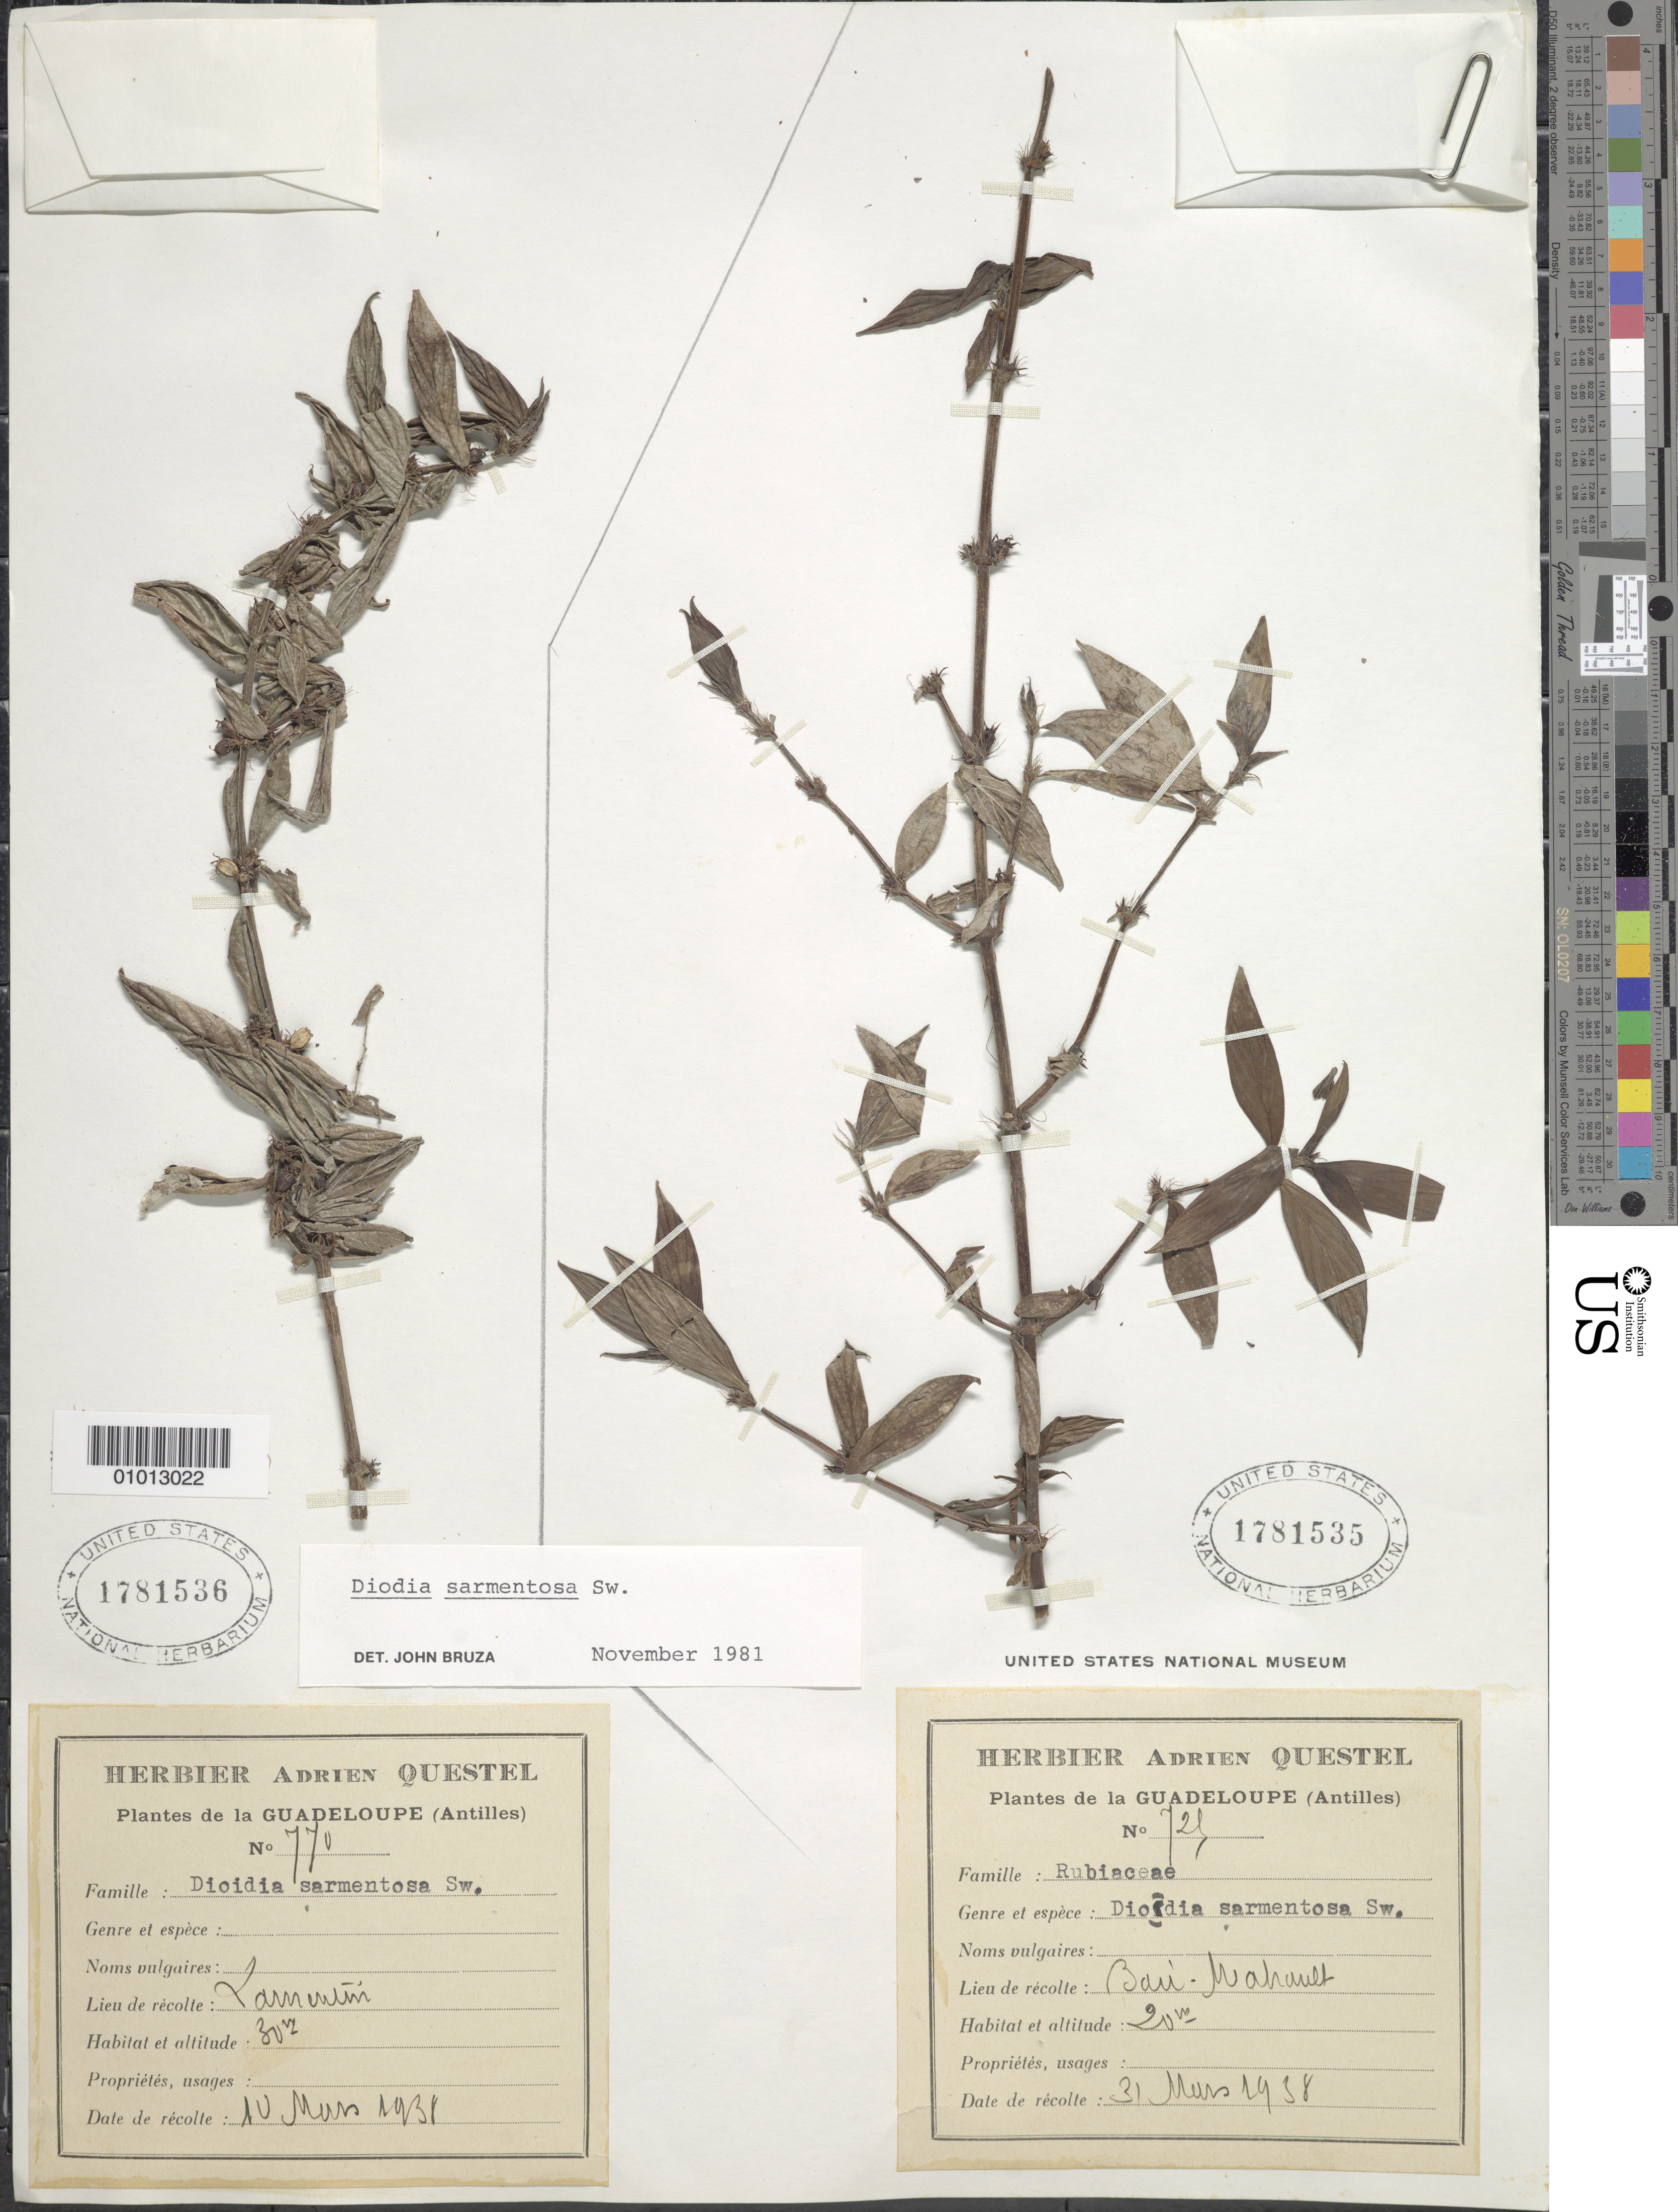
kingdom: Plantae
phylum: Tracheophyta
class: Magnoliopsida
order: Gentianales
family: Rubiaceae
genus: Diodia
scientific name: Diodia sarmentosa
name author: Sw.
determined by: Bruza, J.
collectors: A. Questel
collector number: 770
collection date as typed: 10 Mar 1938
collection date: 1938-03-10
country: Guadeloupe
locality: Lamertin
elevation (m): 30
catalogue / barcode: US 1781536